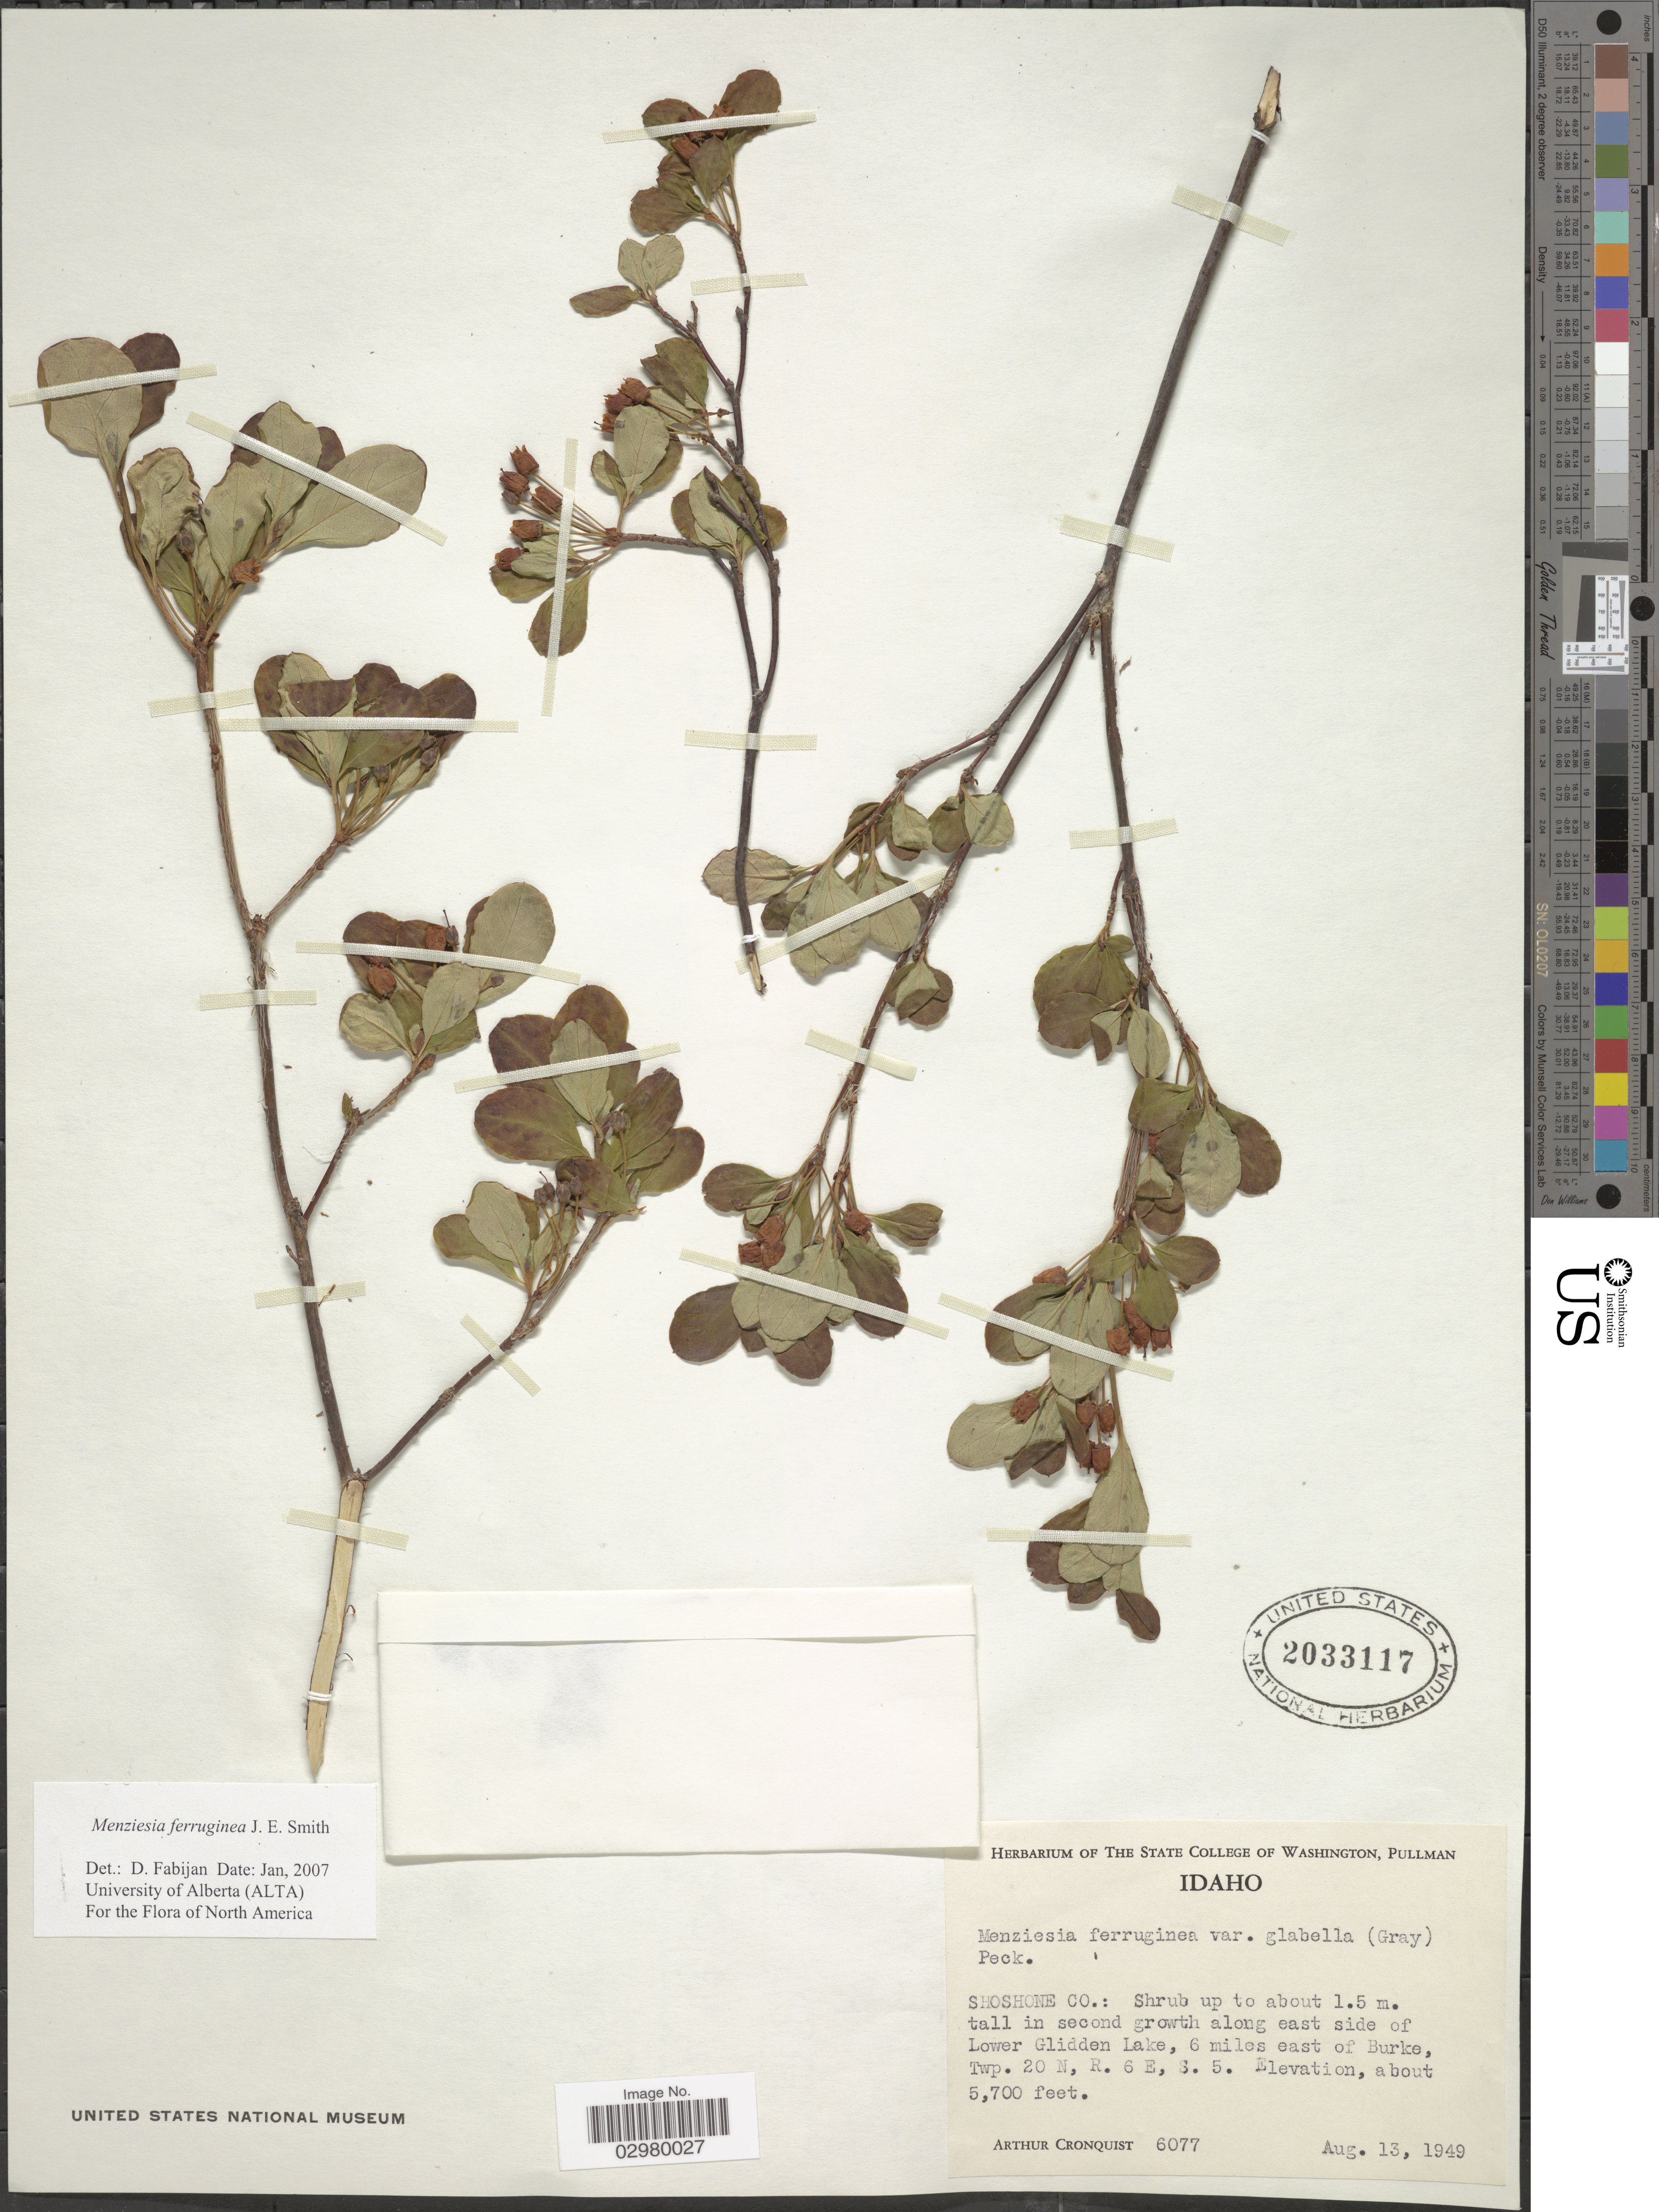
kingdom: Plantae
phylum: Tracheophyta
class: Magnoliopsida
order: Ericales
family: Ericaceae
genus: Menziesia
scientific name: Menziesia ferruginea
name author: Sm.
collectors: A. J. Cronquist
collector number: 6077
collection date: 1949-08-13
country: United States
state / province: Idaho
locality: Shoshone Co.: Along east side of Lower Glidden Lake, 6 miles east of Burke, Twp. 20 N, R. 6 E, S. 5.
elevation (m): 1737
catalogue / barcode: US 2033117